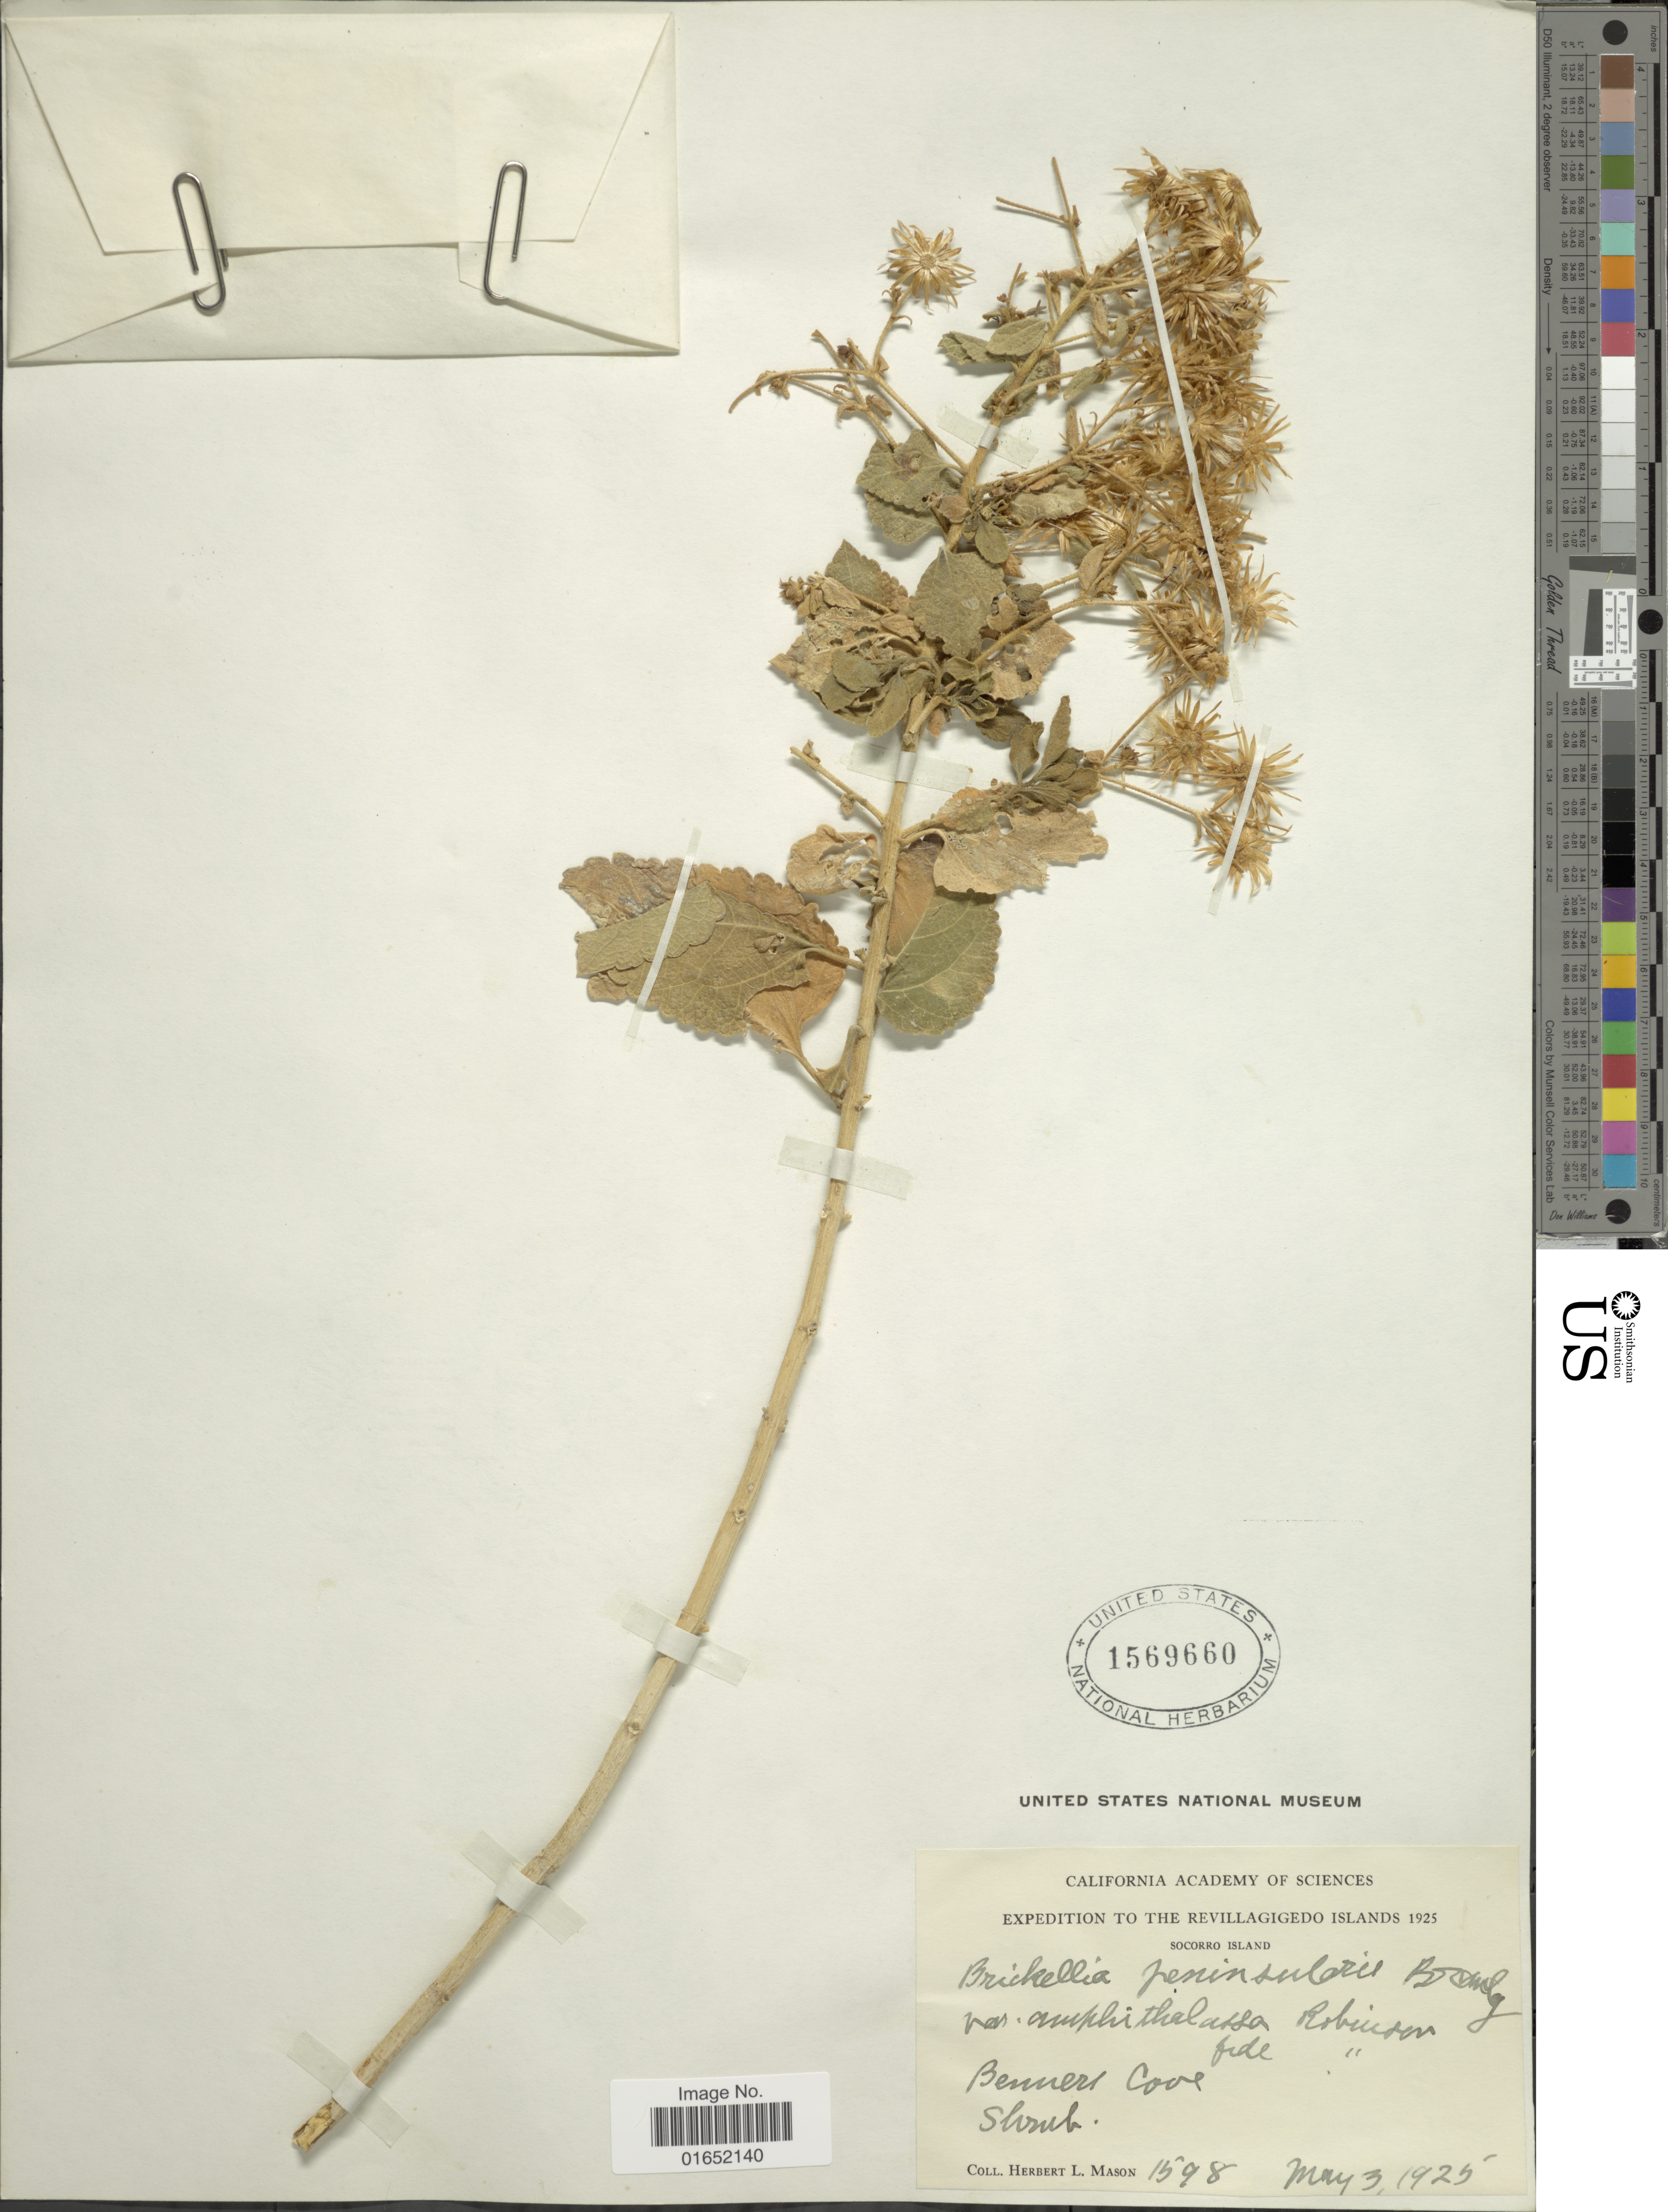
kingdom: Plantae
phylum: Tracheophyta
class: Magnoliopsida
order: Asterales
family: Asteraceae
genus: Brickellia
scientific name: Brickellia peninsularis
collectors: H. L. Mason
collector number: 1598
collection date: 1925-03-03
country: Mexico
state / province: Colima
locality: The Revillagigedo Islands, Socorro Island, bennert Cove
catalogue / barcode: US 1569660